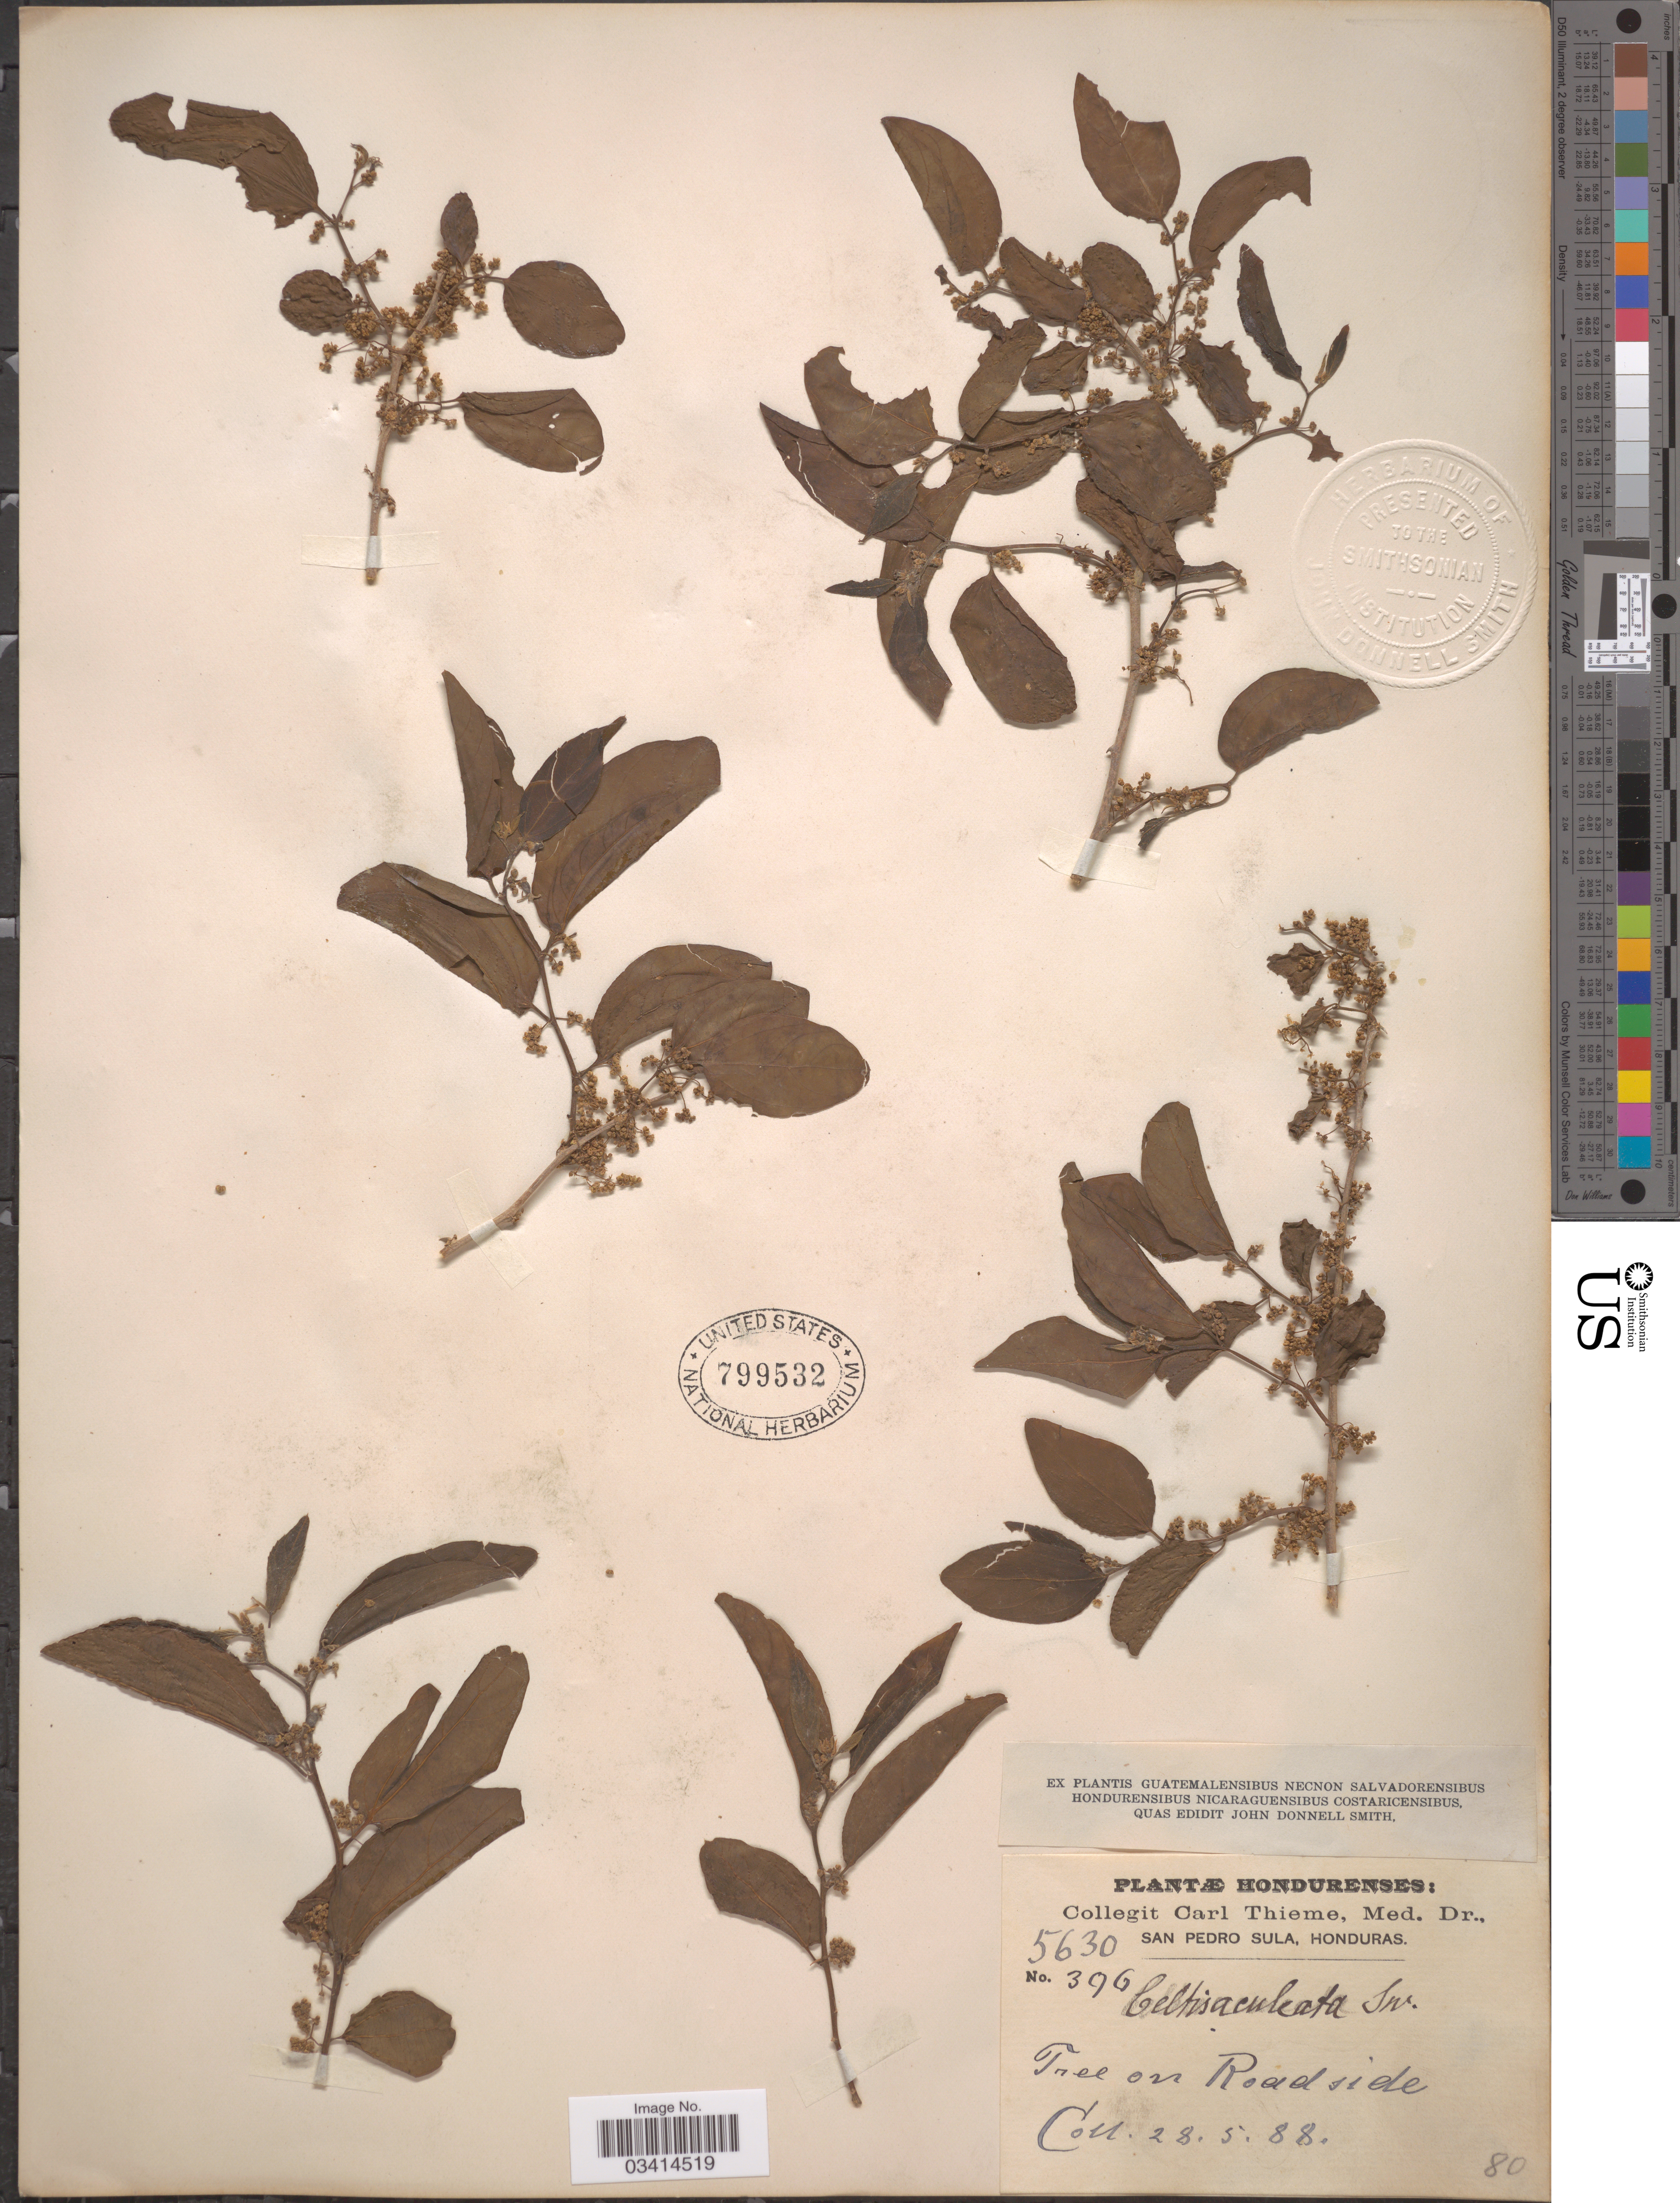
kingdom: Plantae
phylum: Tracheophyta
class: Magnoliopsida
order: Rosales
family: Cannabaceae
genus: Celtis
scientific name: Celtis iguanaea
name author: (Jacq.) Sarg.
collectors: C. Thieme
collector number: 5630/396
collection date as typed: Transcribed d/m/y: 28/5/88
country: Honduras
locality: San Pedro Sula. Tree on Roadside.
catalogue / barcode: US 799532